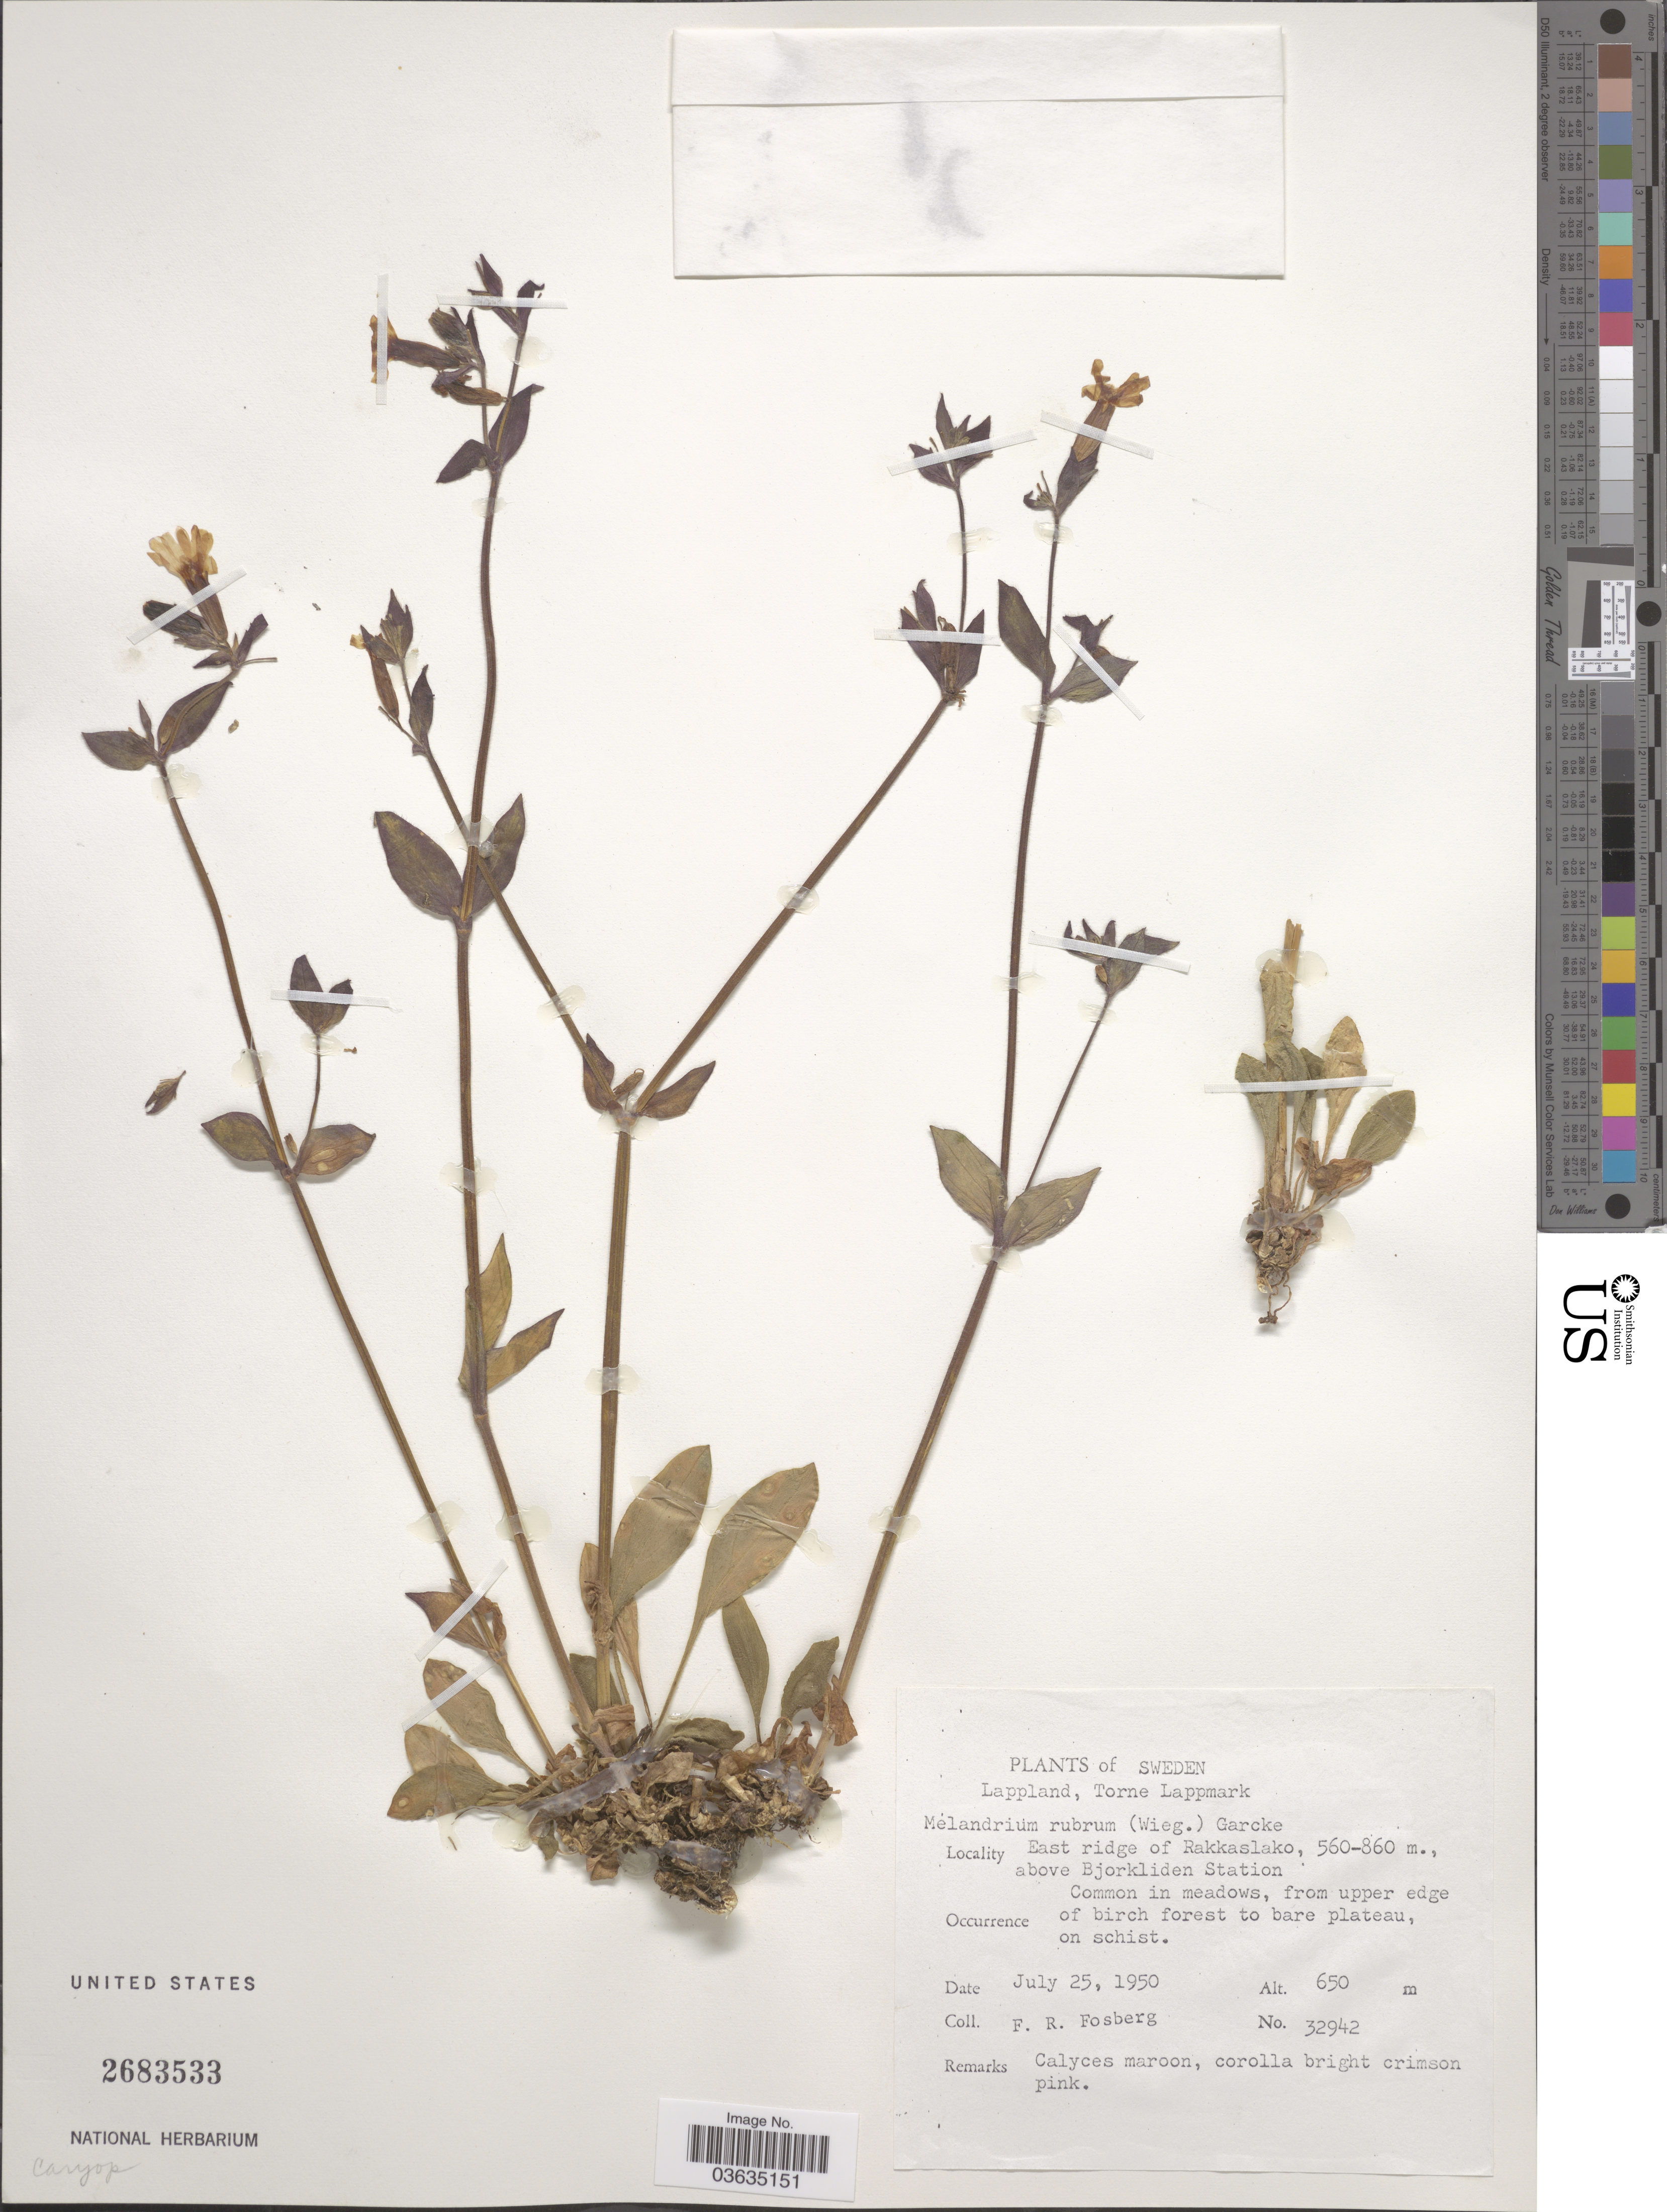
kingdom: Plantae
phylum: Tracheophyta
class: Magnoliopsida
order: Caryophyllales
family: Caryophyllaceae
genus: Silene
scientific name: Silene dioica subsp. dioica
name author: (L.) Clairv.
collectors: F. R. Fosberg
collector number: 32942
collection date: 1950-07-25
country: Sweden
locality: Lappland, Torne Lappmark. East ridge of Rakkaslako, 560-860 m., above Bjorkliden Station.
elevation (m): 650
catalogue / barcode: US 2683533